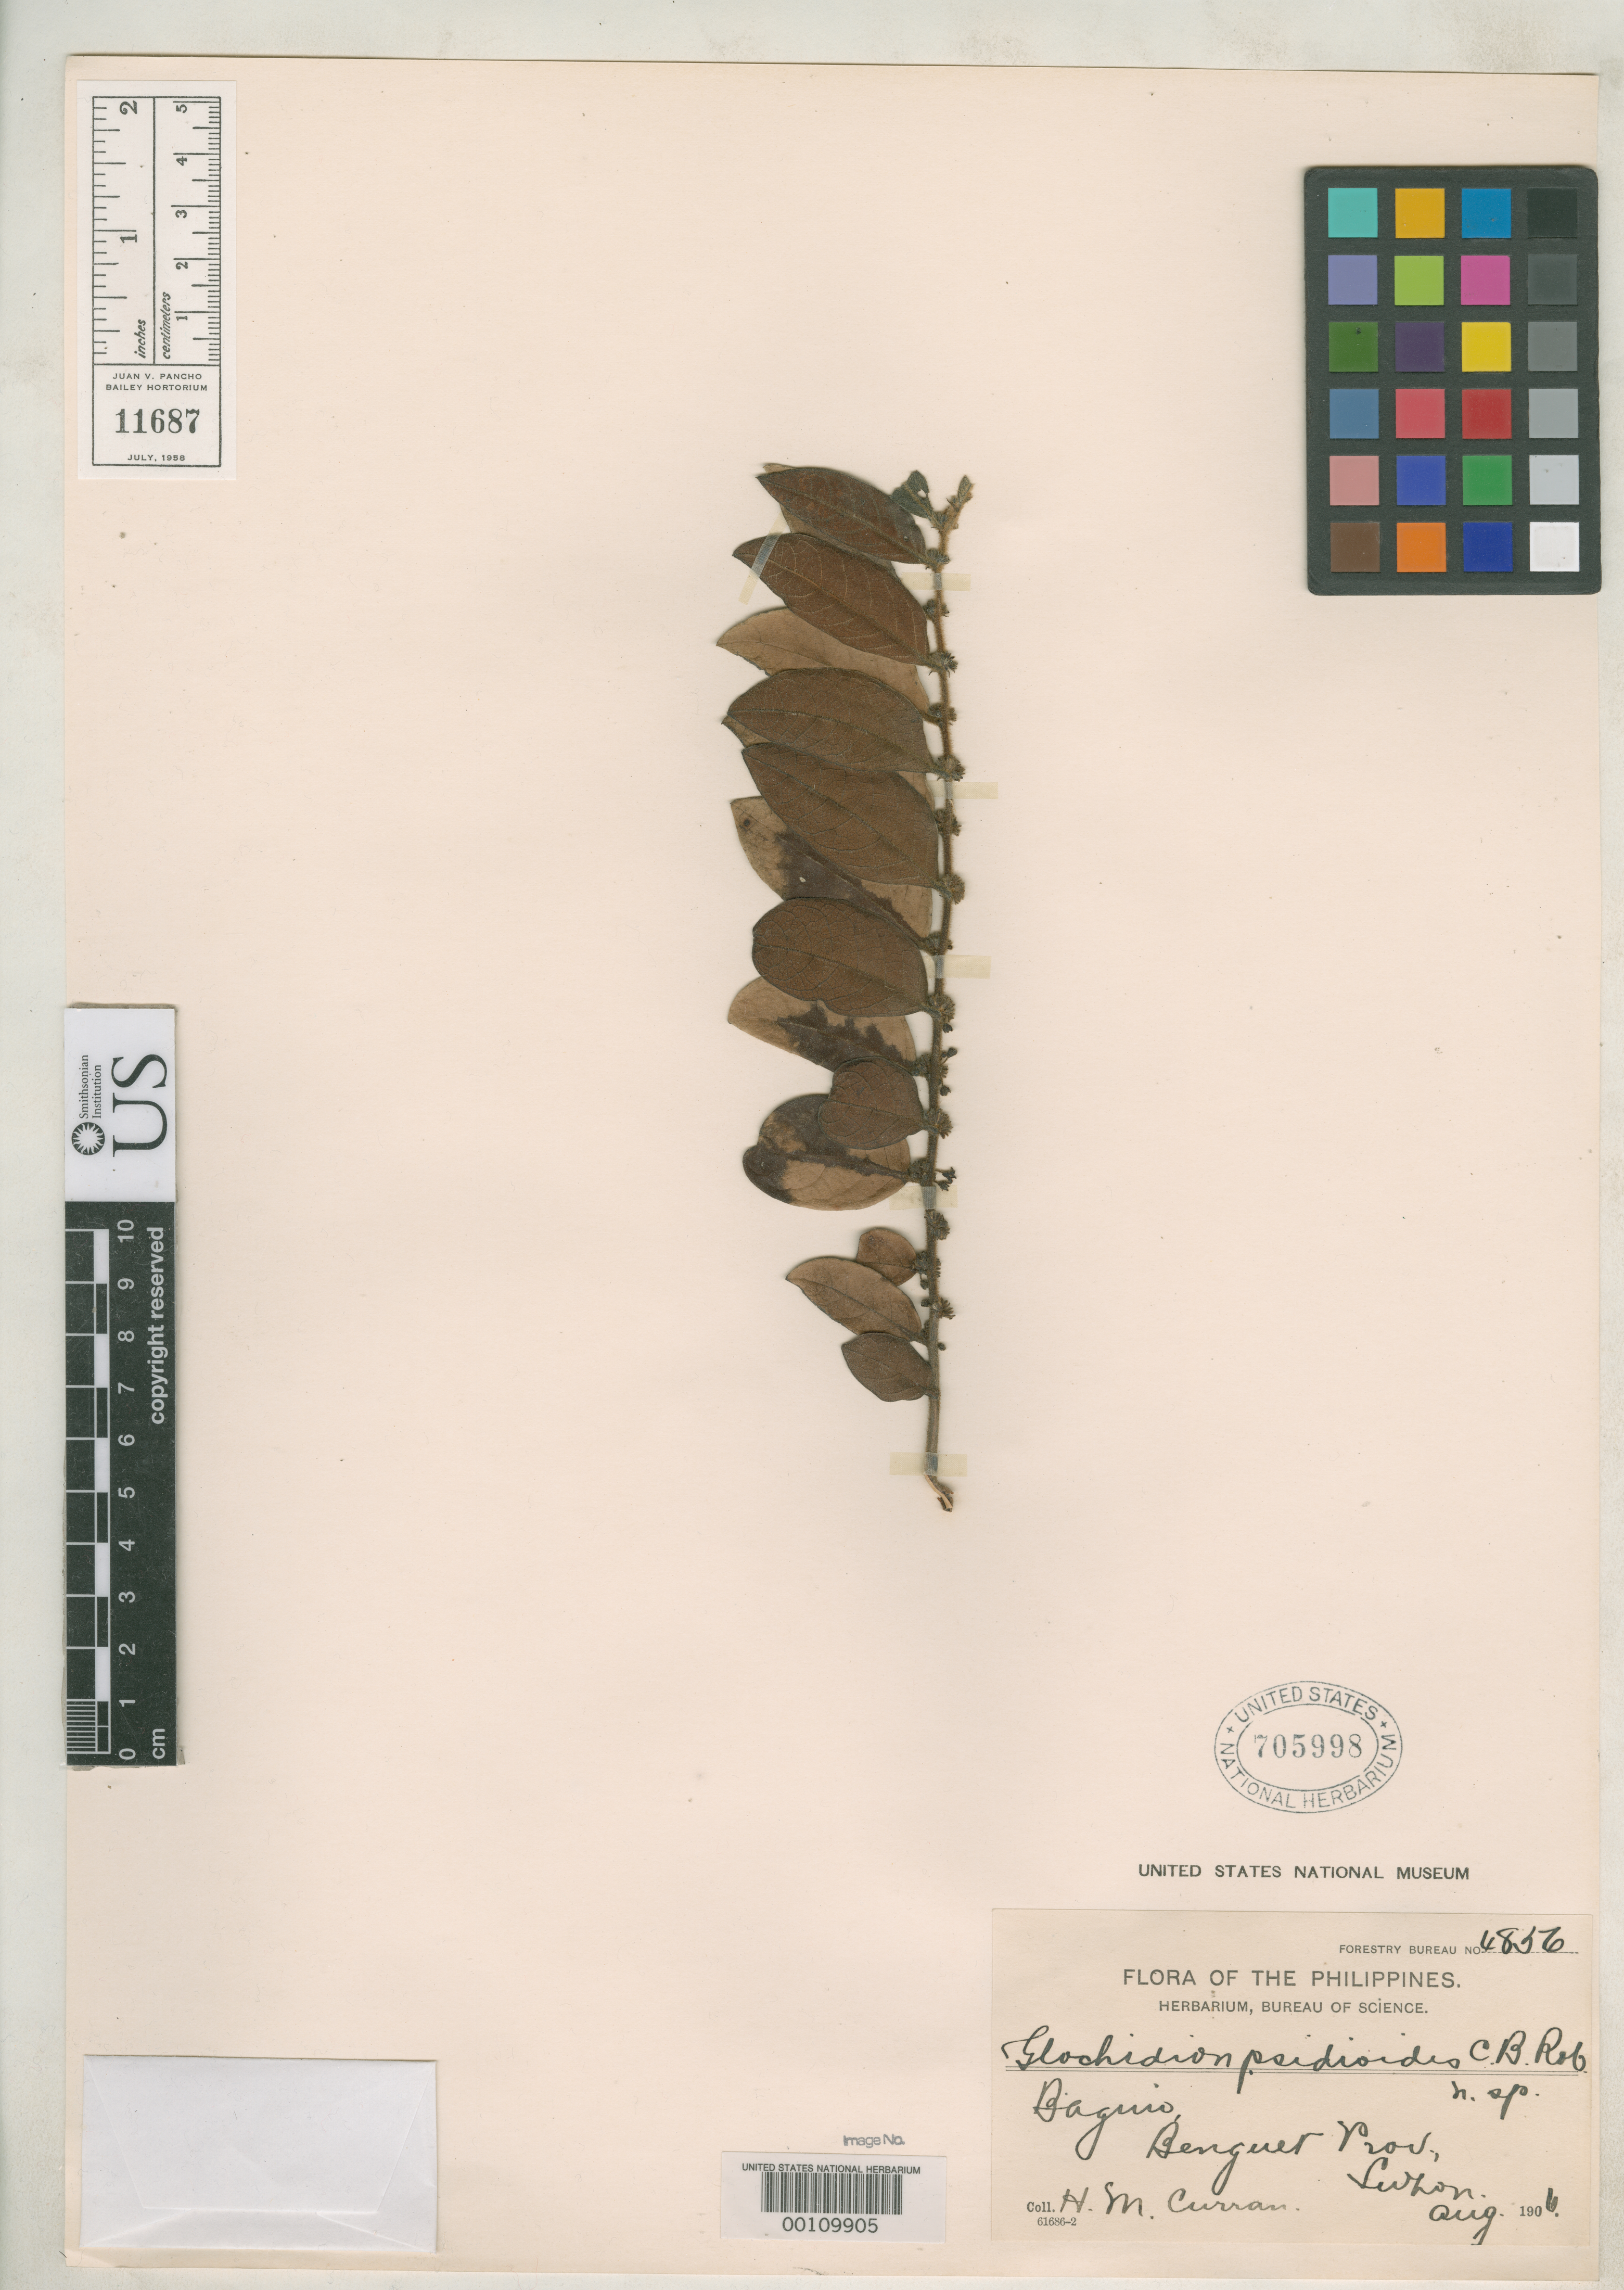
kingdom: Plantae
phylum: Tracheophyta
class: Magnoliopsida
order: Malpighiales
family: Phyllanthaceae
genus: Glochidion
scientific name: Glochidion psidioides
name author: C.B. Rob.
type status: Isotype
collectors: H. M. Curran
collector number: Bur. Sci. 4856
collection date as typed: Aug 1906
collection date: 1906-08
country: Philippines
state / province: Cordillera (Administrative Region)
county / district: Benguet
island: Luzon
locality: Baguio.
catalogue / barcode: US 705998